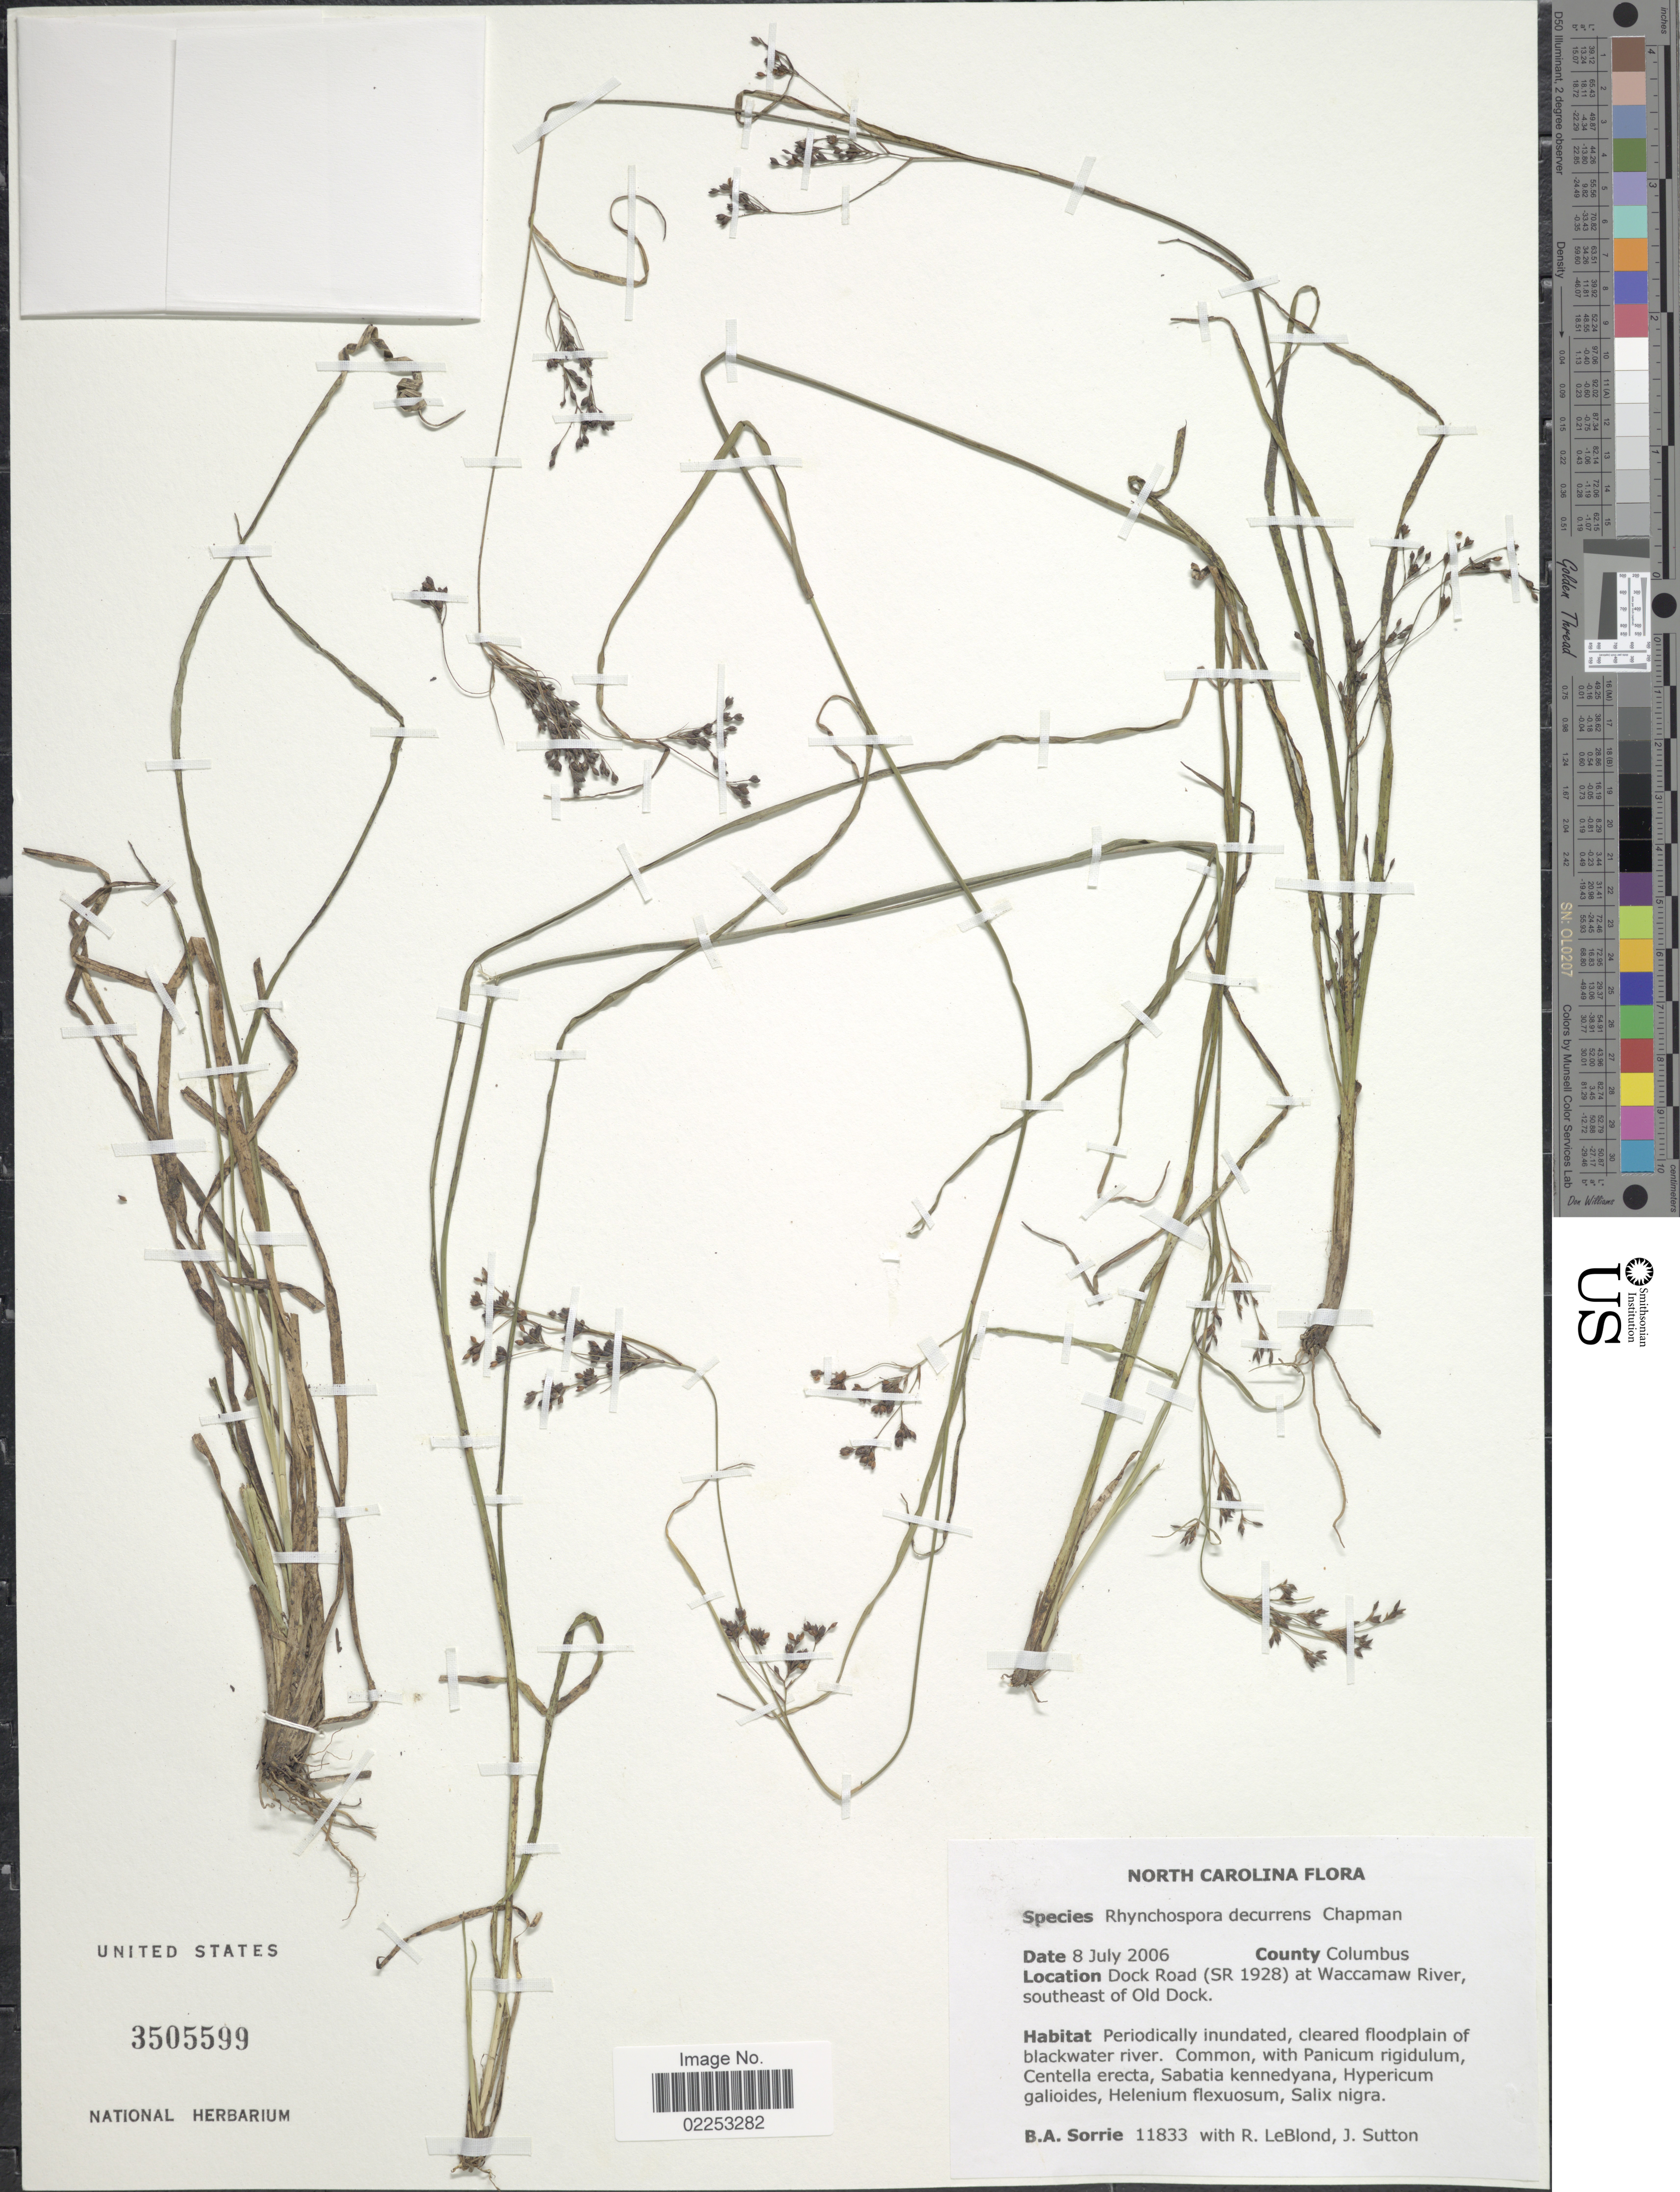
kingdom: Plantae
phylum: Tracheophyta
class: Liliopsida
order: Poales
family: Cyperaceae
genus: Rhynchospora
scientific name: Rhynchospora decurrens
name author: Chapm.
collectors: B. Sorrie, R. J. LeBlond & J. Sutton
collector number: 11833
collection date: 2006-07-08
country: United States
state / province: North Carolina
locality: County Columbus. Dock Road (SR 1928) at Waccamaw River, southeast of Old Dock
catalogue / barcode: US 3505599